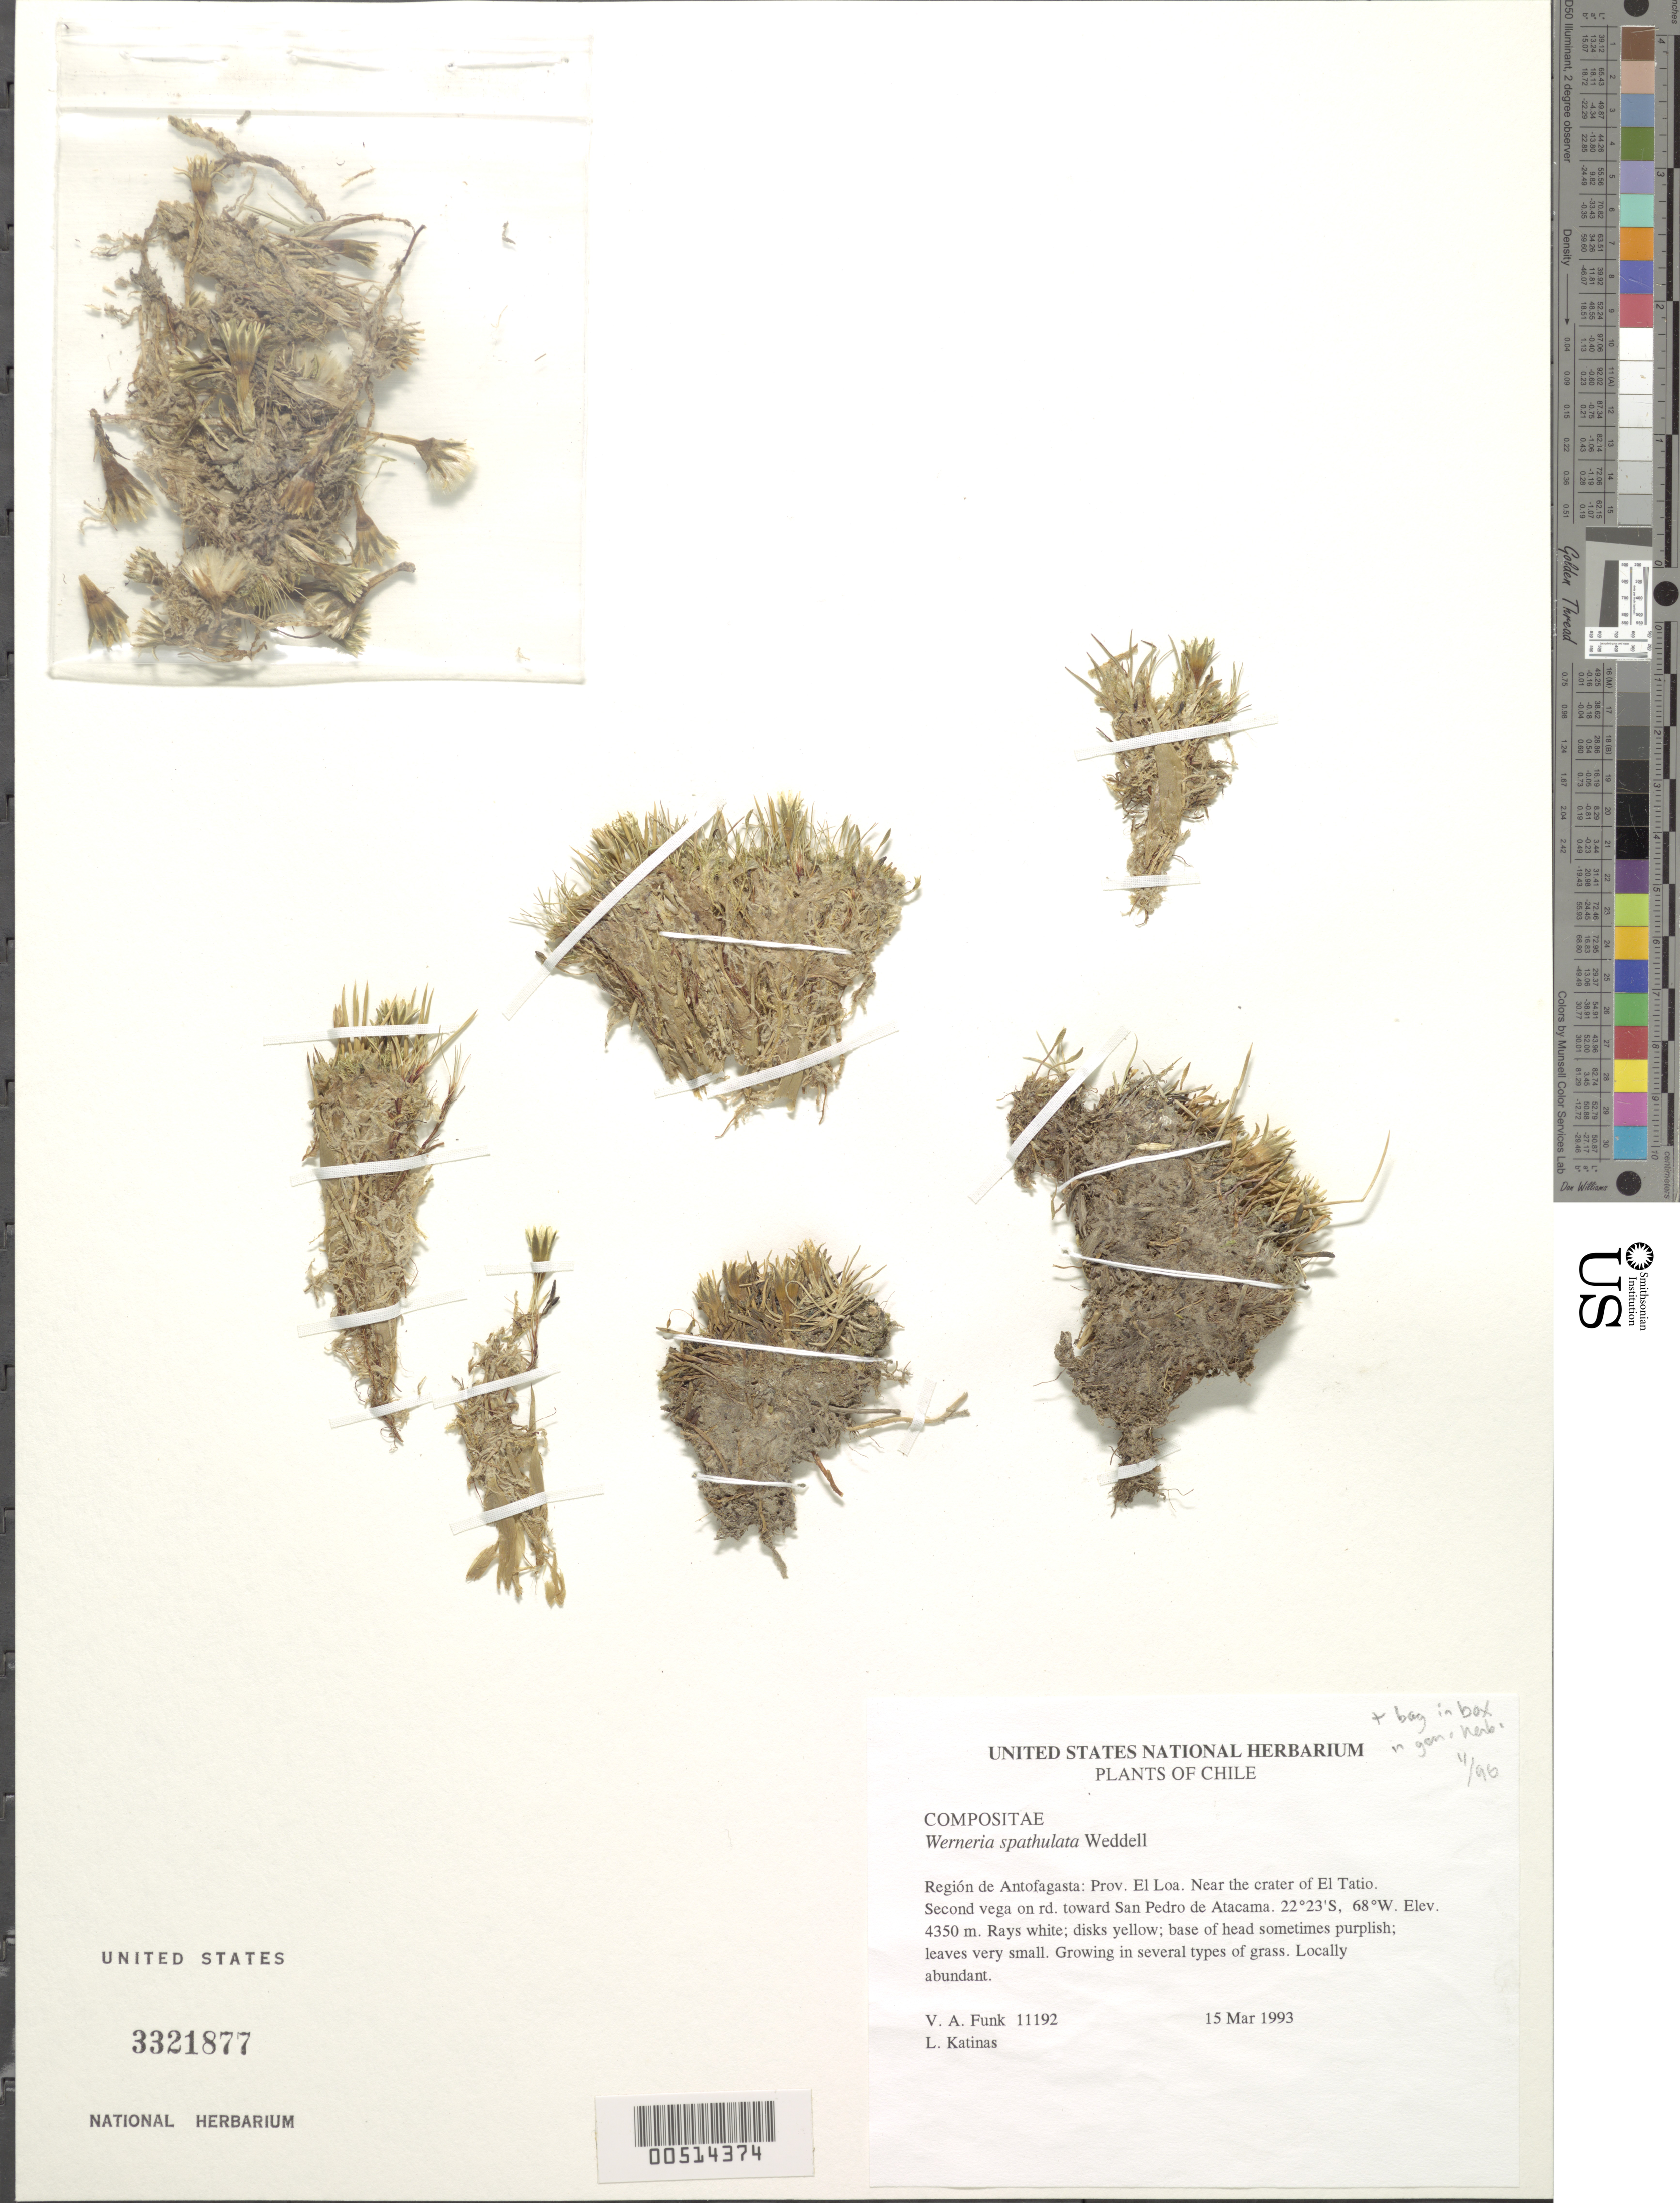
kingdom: Plantae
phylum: Tracheophyta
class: Magnoliopsida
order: Asterales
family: Asteraceae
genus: Werneria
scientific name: Werneria spathulata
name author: Wedd.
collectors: V. Funk & L. Katinas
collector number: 11192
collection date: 1993-03-15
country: Chile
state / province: Antofagasta (II)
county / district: El Loa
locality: El Tatio, near crater. Second vega on rd. toward San Pedro de Atacama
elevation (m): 4350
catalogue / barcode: US 3321877